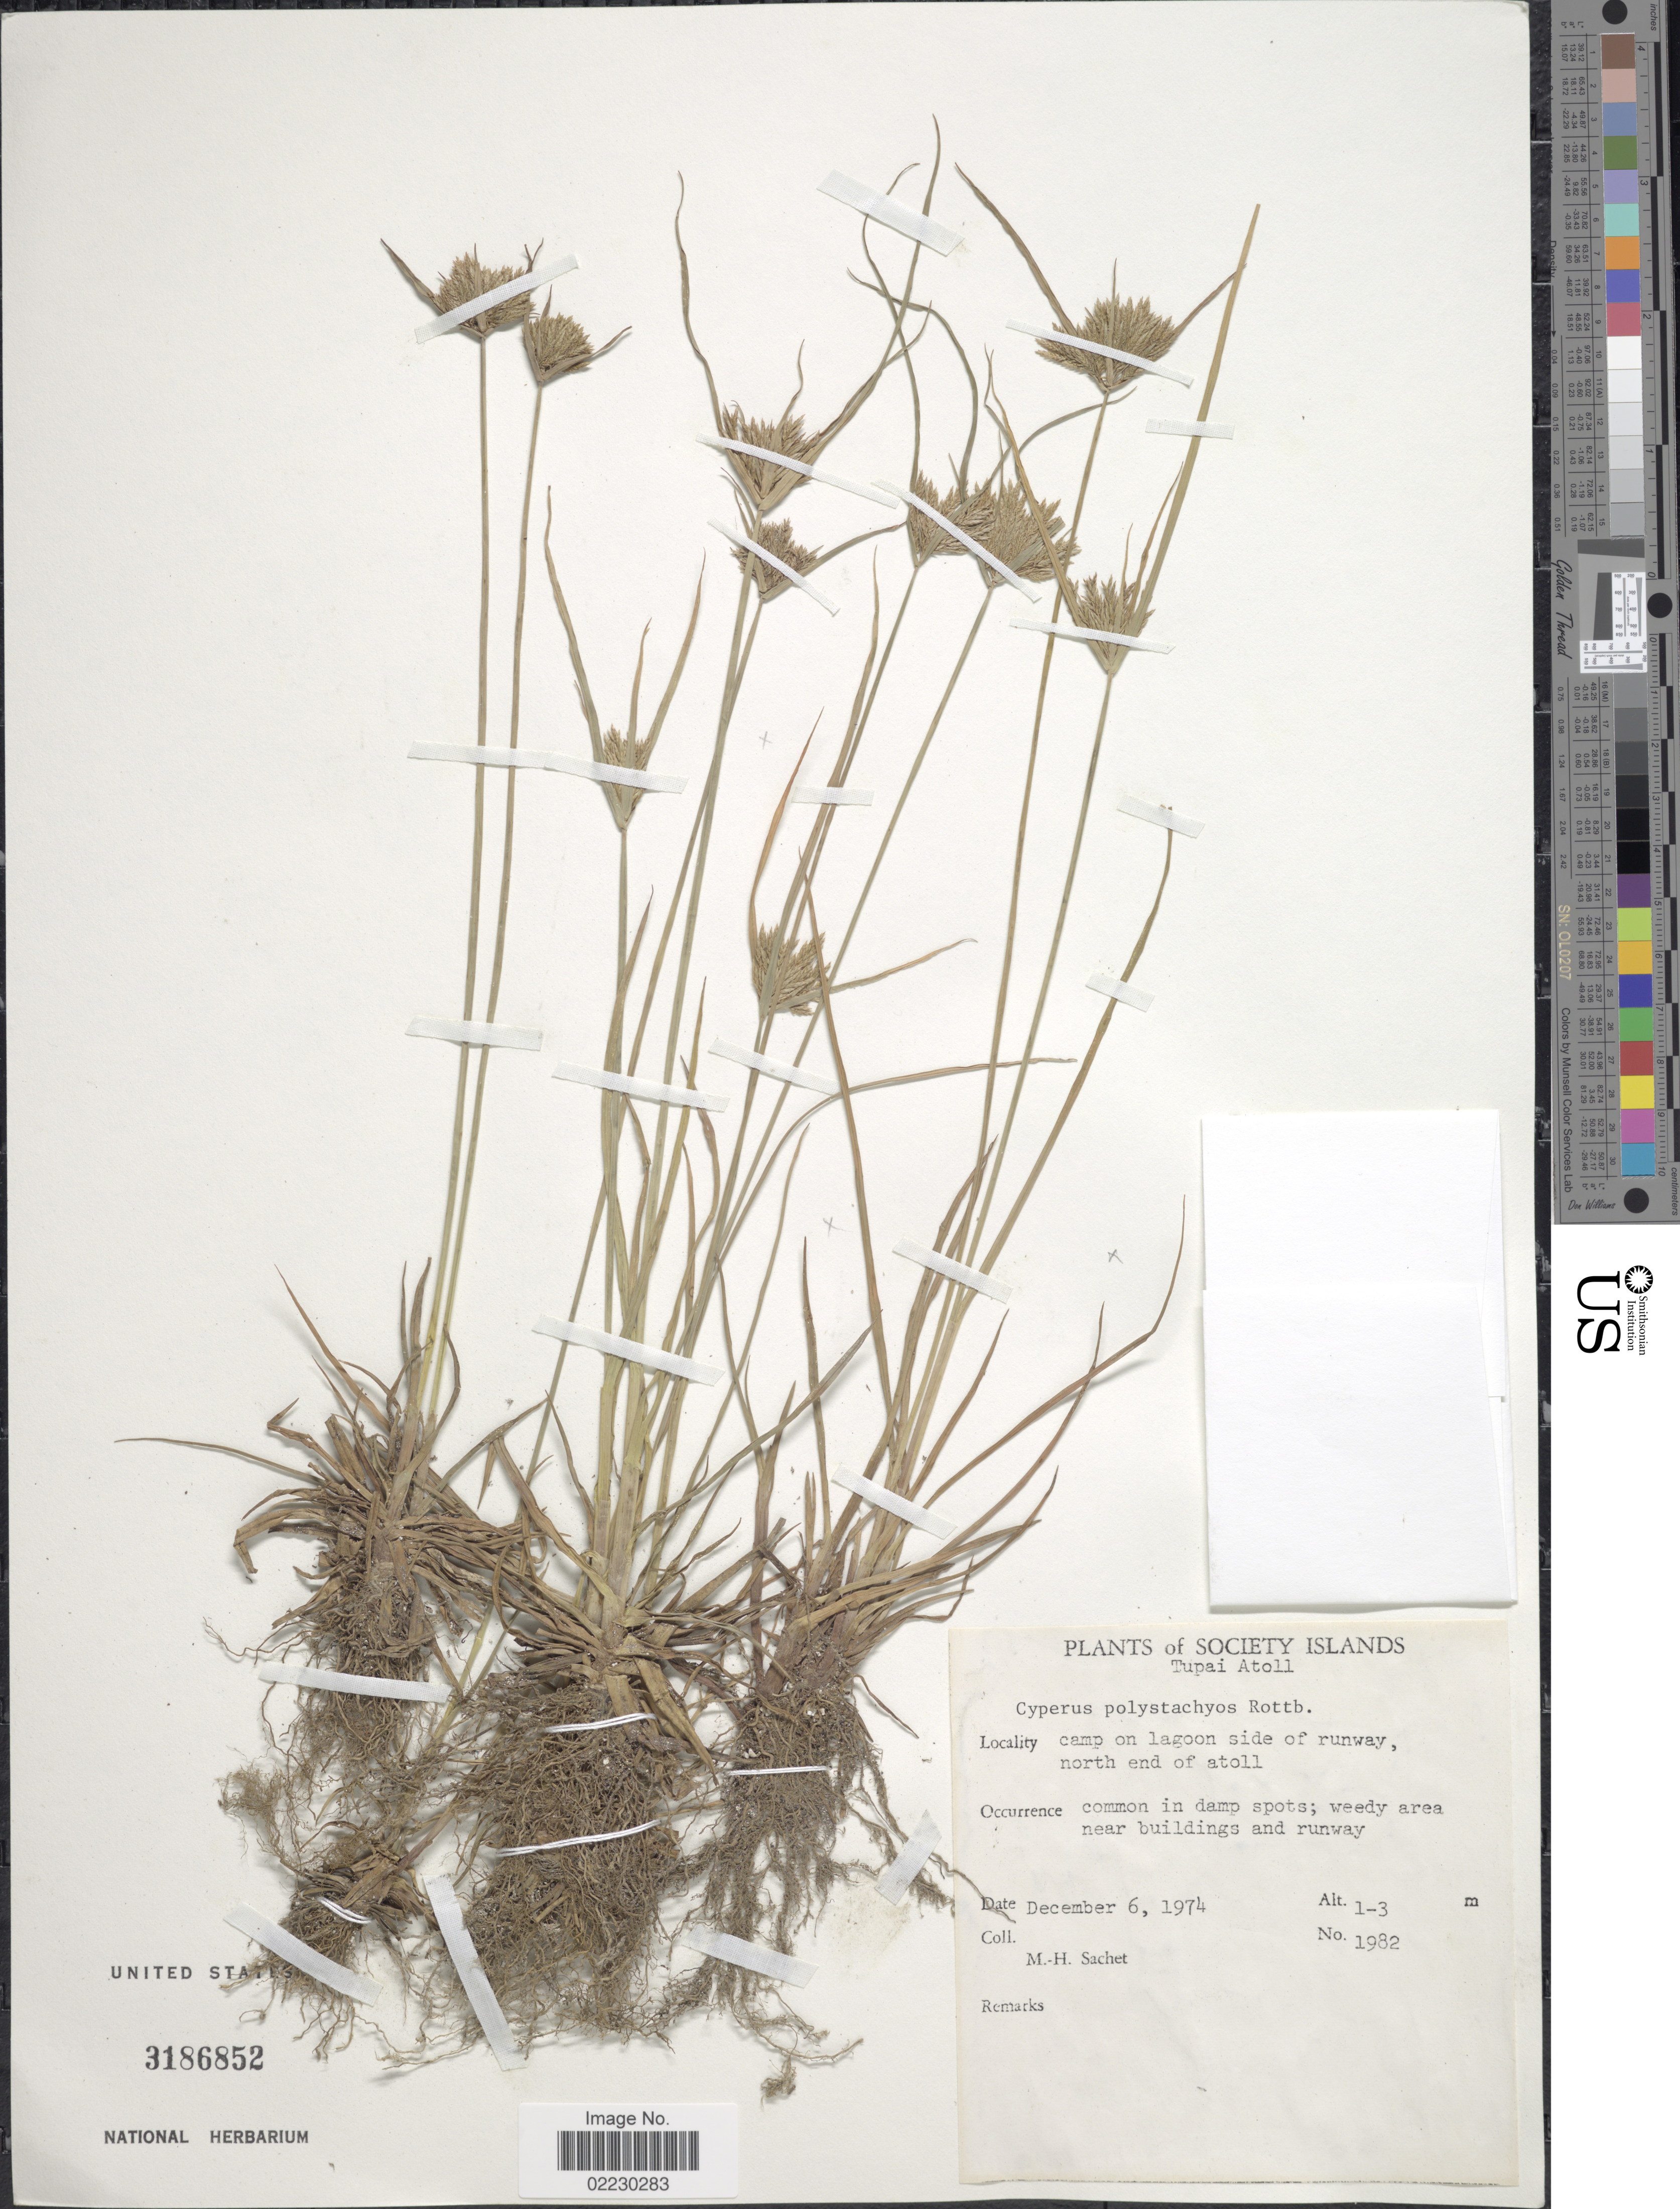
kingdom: Plantae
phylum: Tracheophyta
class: Liliopsida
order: Poales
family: Cyperaceae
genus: Cyperus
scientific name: Cyperus polystachyos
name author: Rottb.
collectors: M.-H. Sachet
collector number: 1982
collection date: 1974-12-06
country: French Polynesia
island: Tupai Atoll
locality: Society Islands, Tupai Atoll, camp on lagoon side of runway, north end of atoll, in damp spots; weedy area near buildings and runway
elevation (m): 1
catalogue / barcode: US 3186852